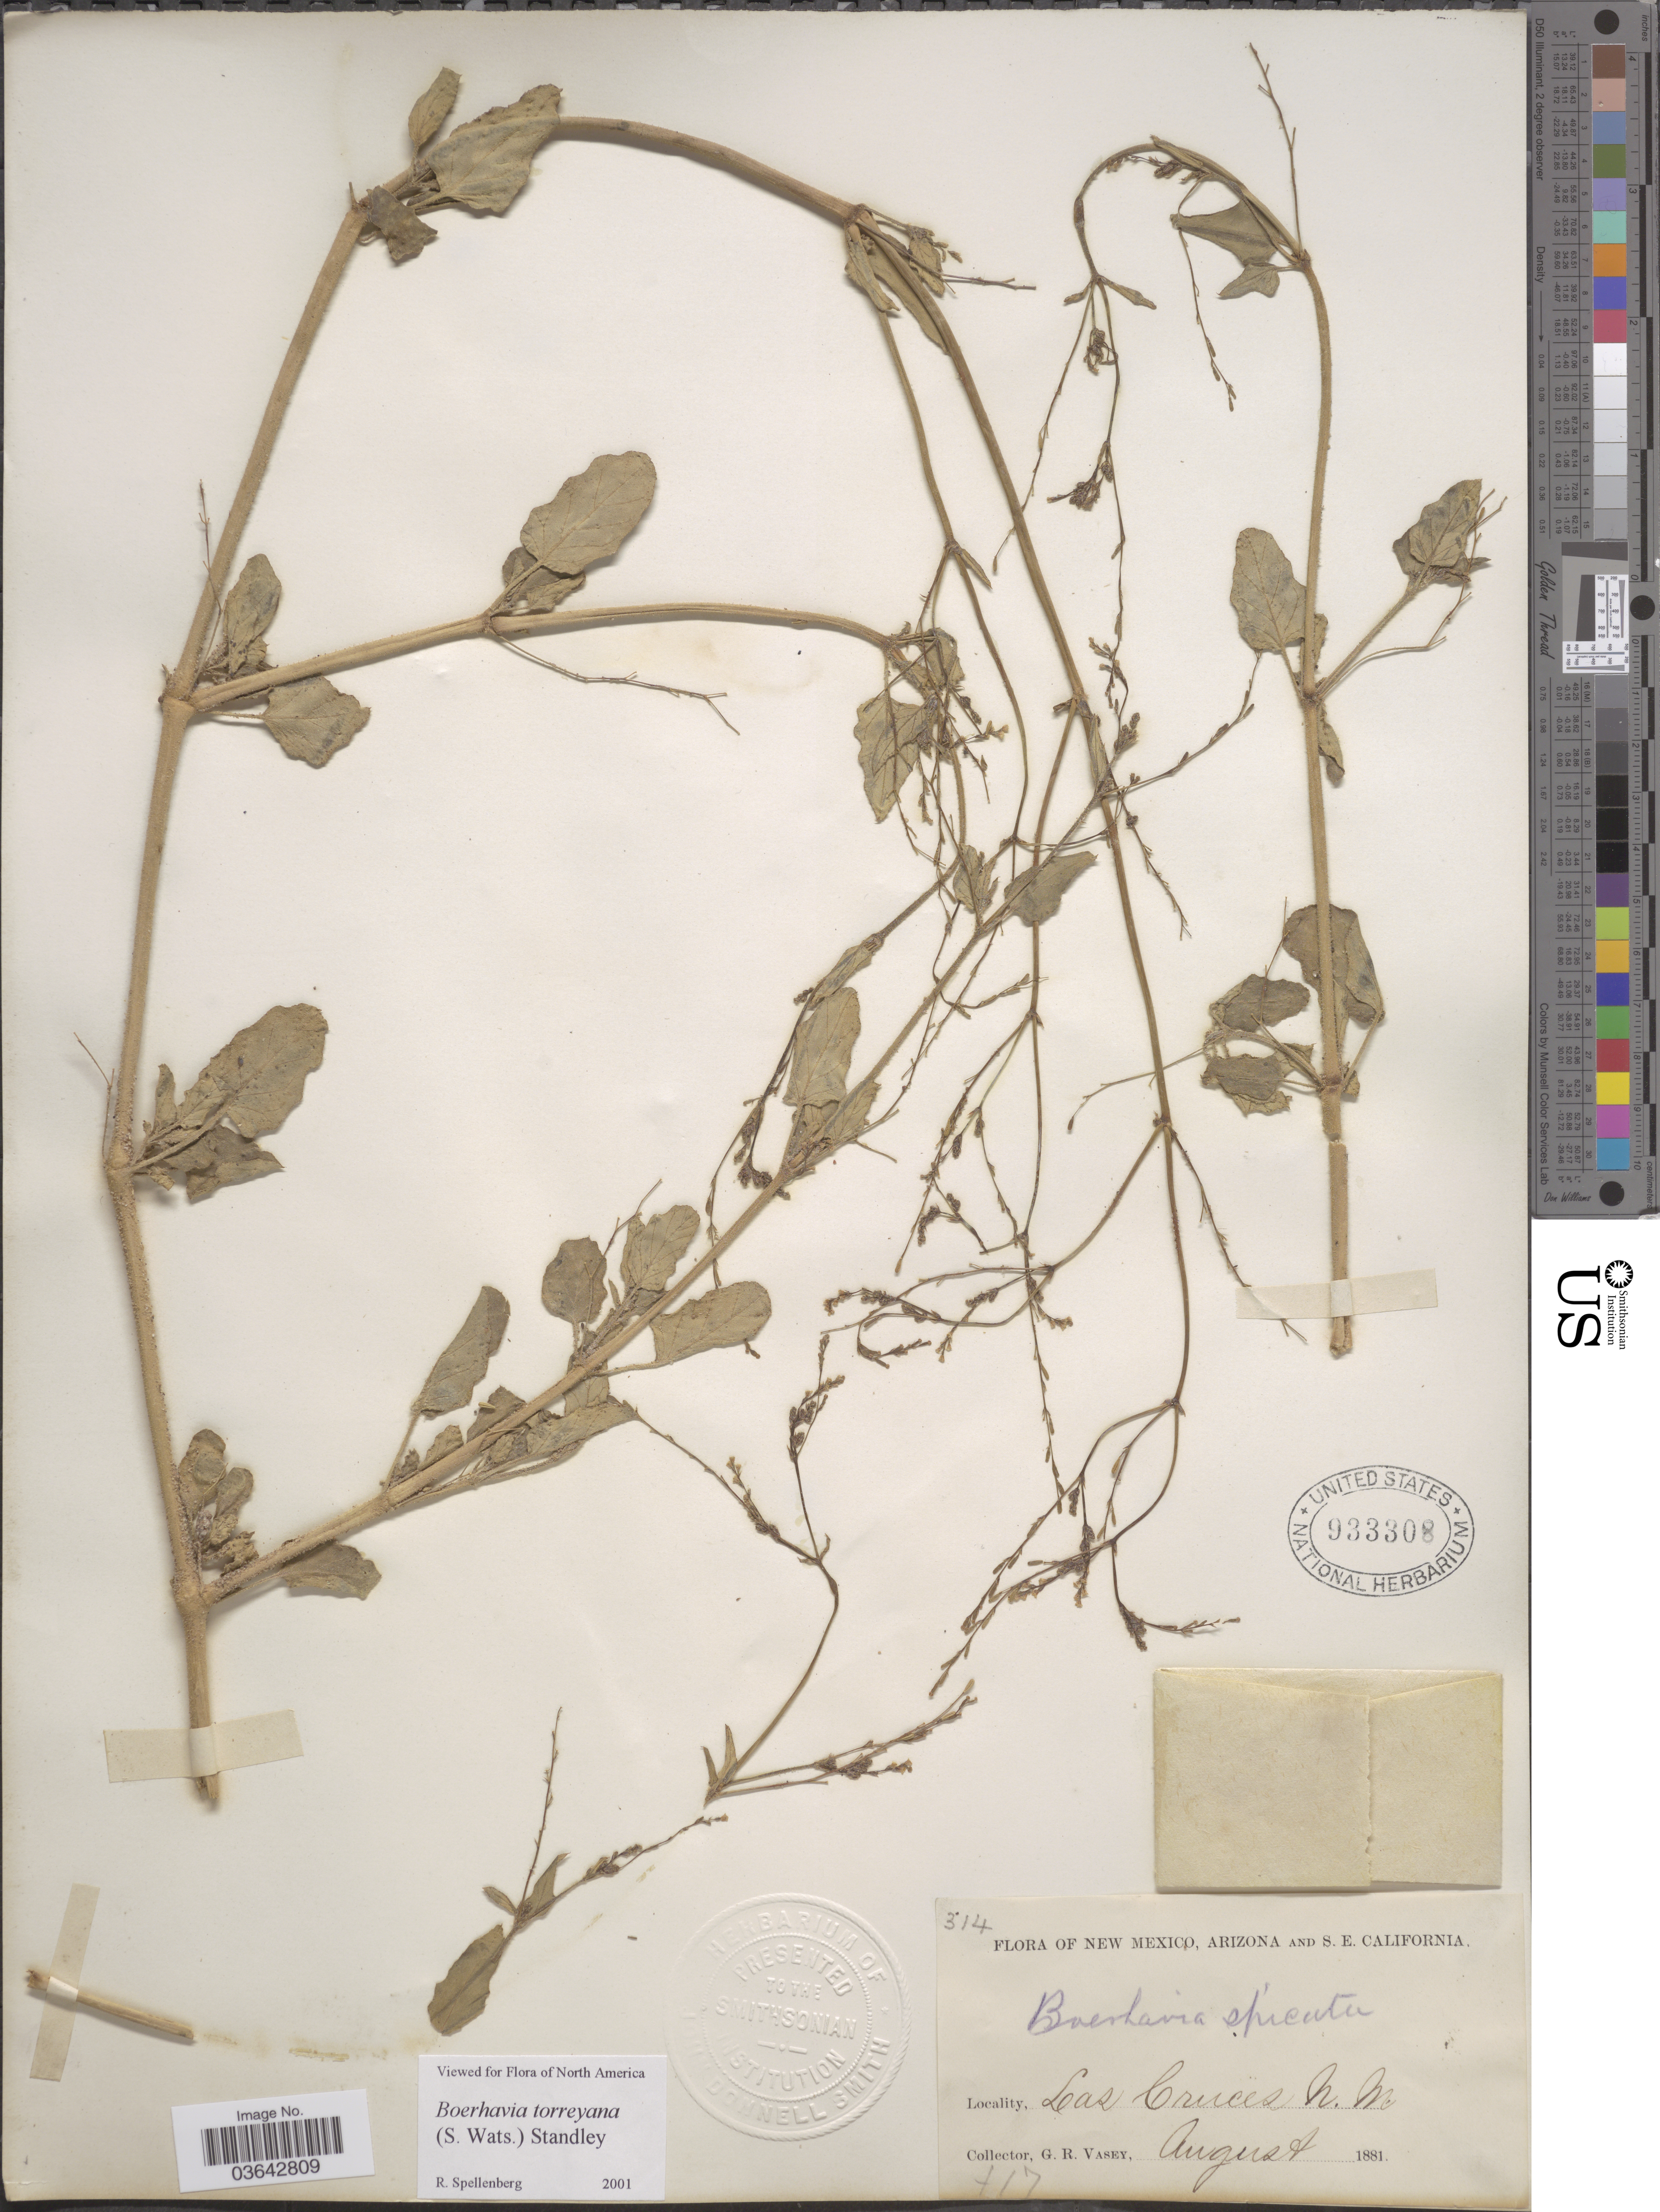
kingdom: Plantae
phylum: Tracheophyta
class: Magnoliopsida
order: Caryophyllales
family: Nyctaginaceae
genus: Boerhavia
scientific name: Boerhavia torreyana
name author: (S. Watson) Standl.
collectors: G. R. Vasey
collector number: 314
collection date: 1881-08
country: United States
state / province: New Mexico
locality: Las Cruces.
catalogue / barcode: US 933308